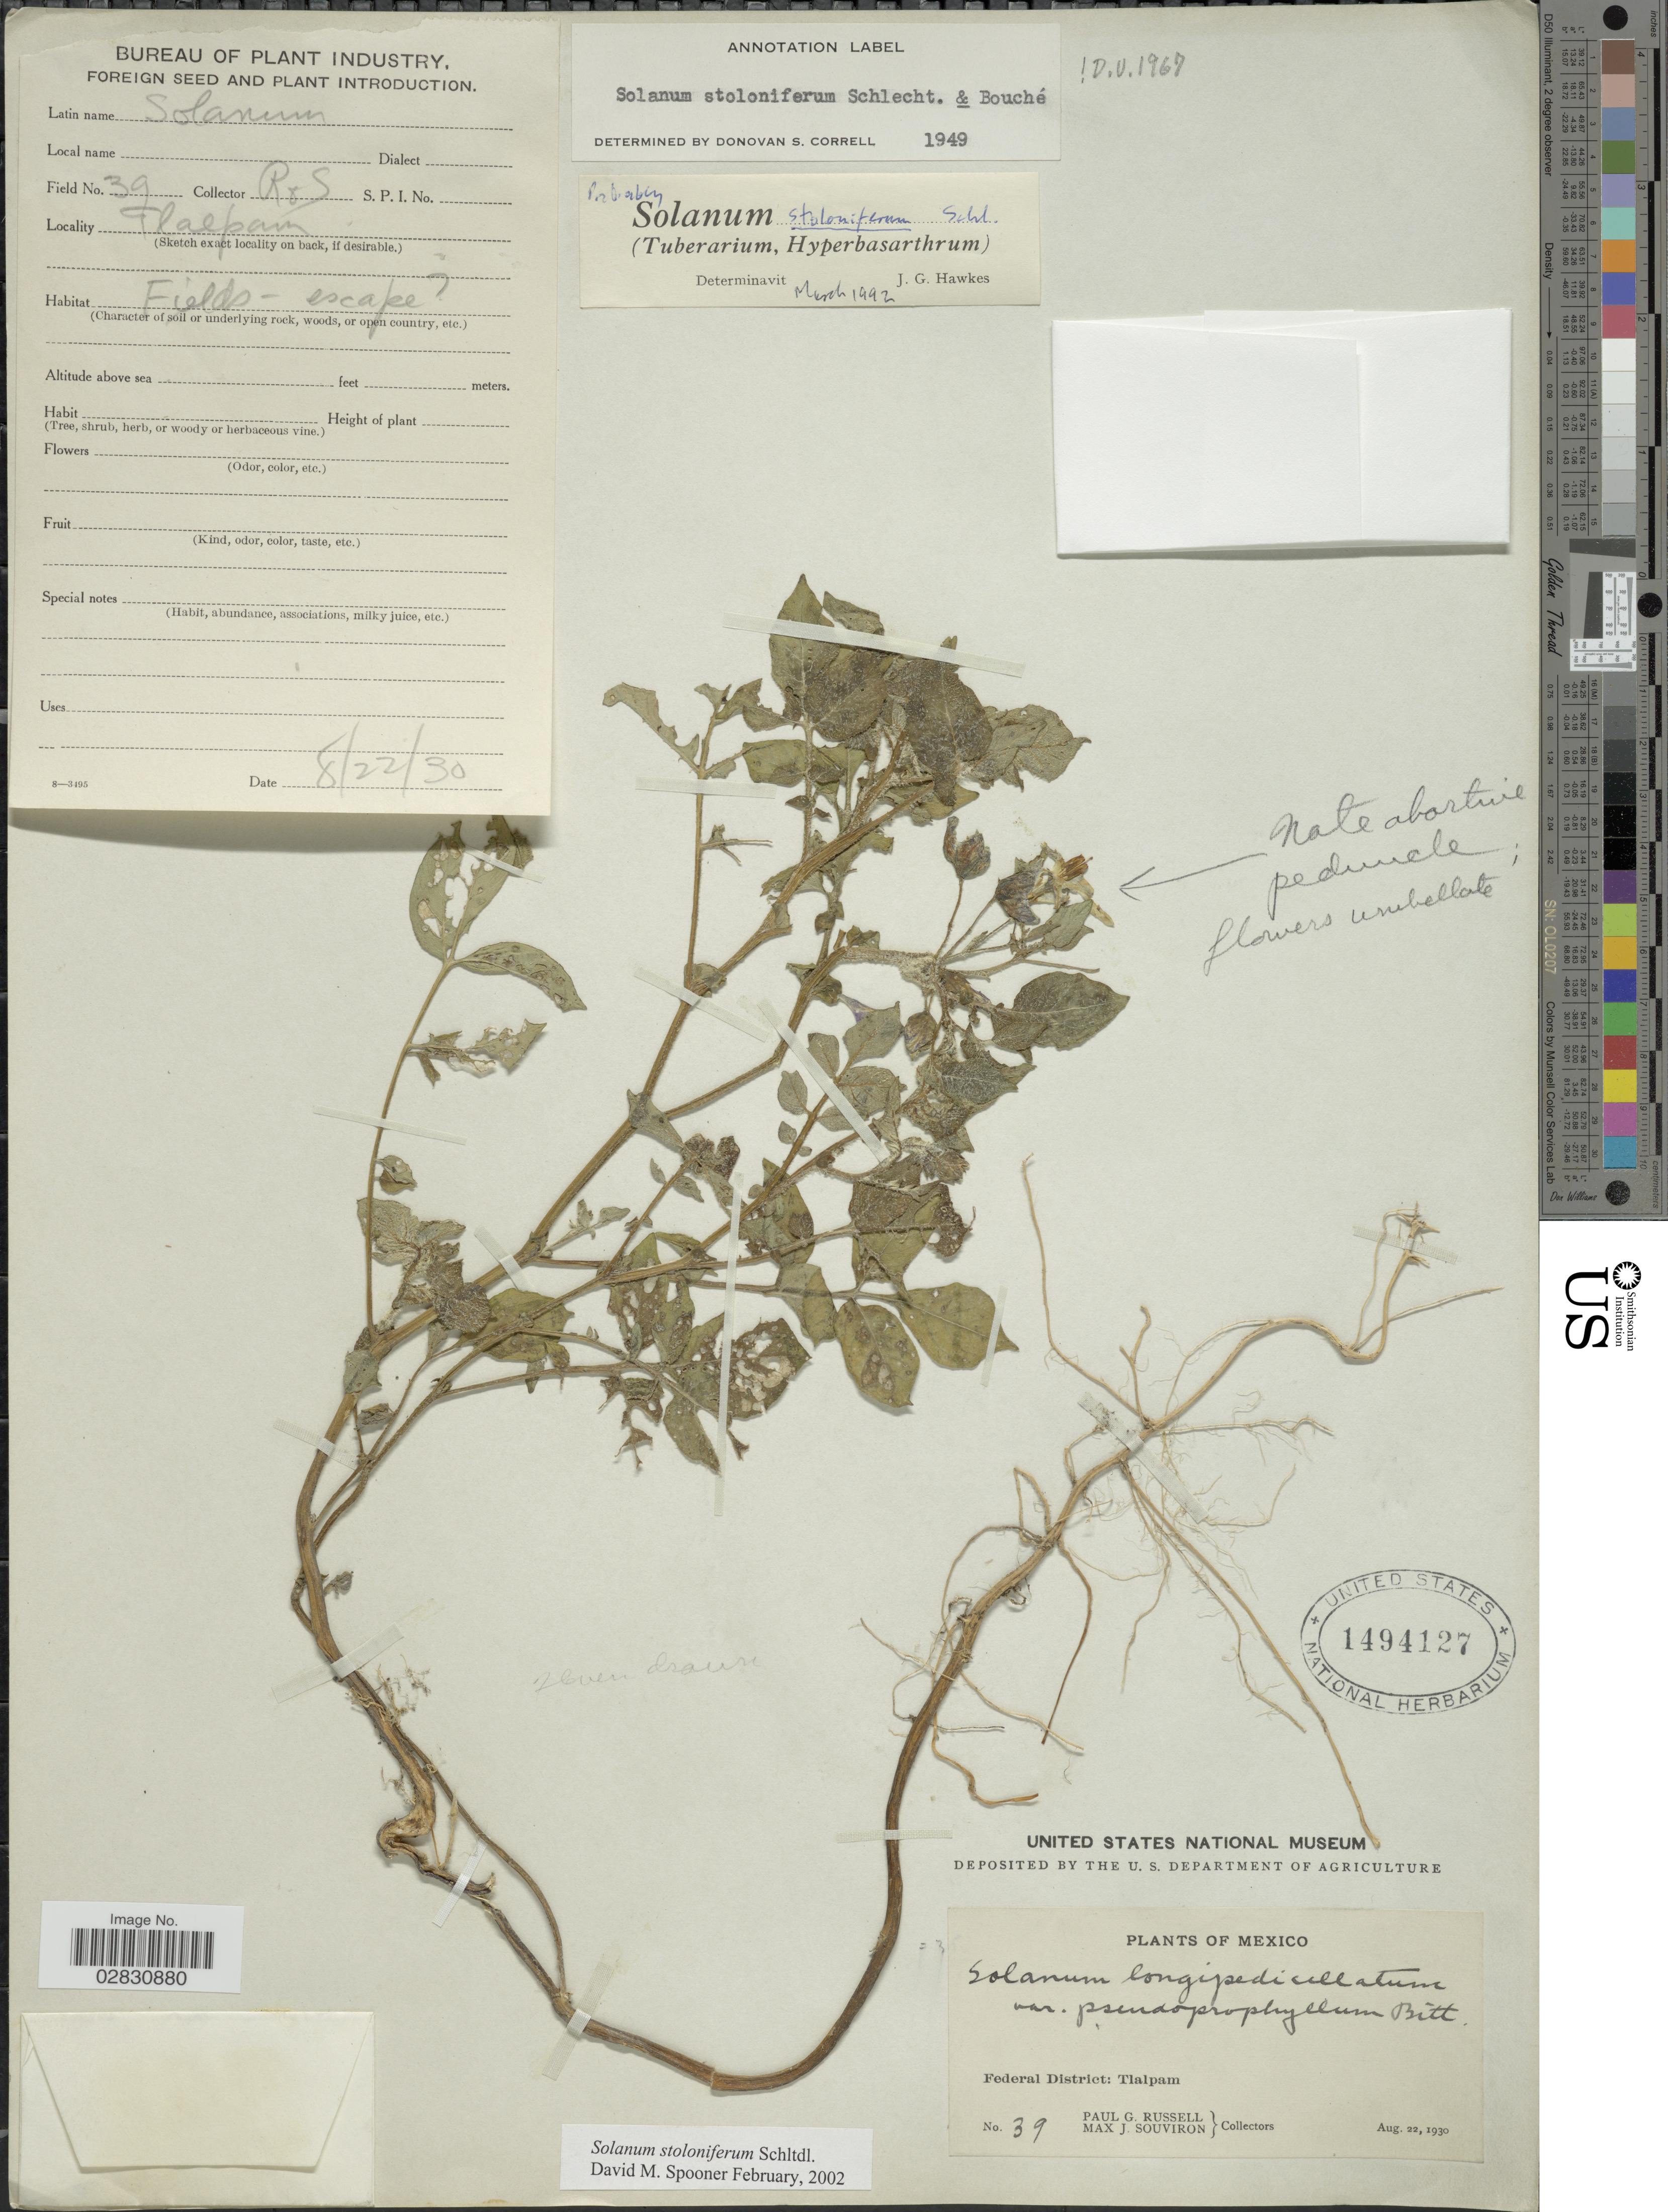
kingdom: Plantae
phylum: Tracheophyta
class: Magnoliopsida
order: Solanales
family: Solanaceae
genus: Solanum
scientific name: Solanum stoloniferum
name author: Schltdl. & Bouché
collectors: P. G. Russell & M. J. Souviron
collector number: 39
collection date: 1930-08-22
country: Mexico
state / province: Distrito Federal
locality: Federal District: Tlalpam.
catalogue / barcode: US 1494127